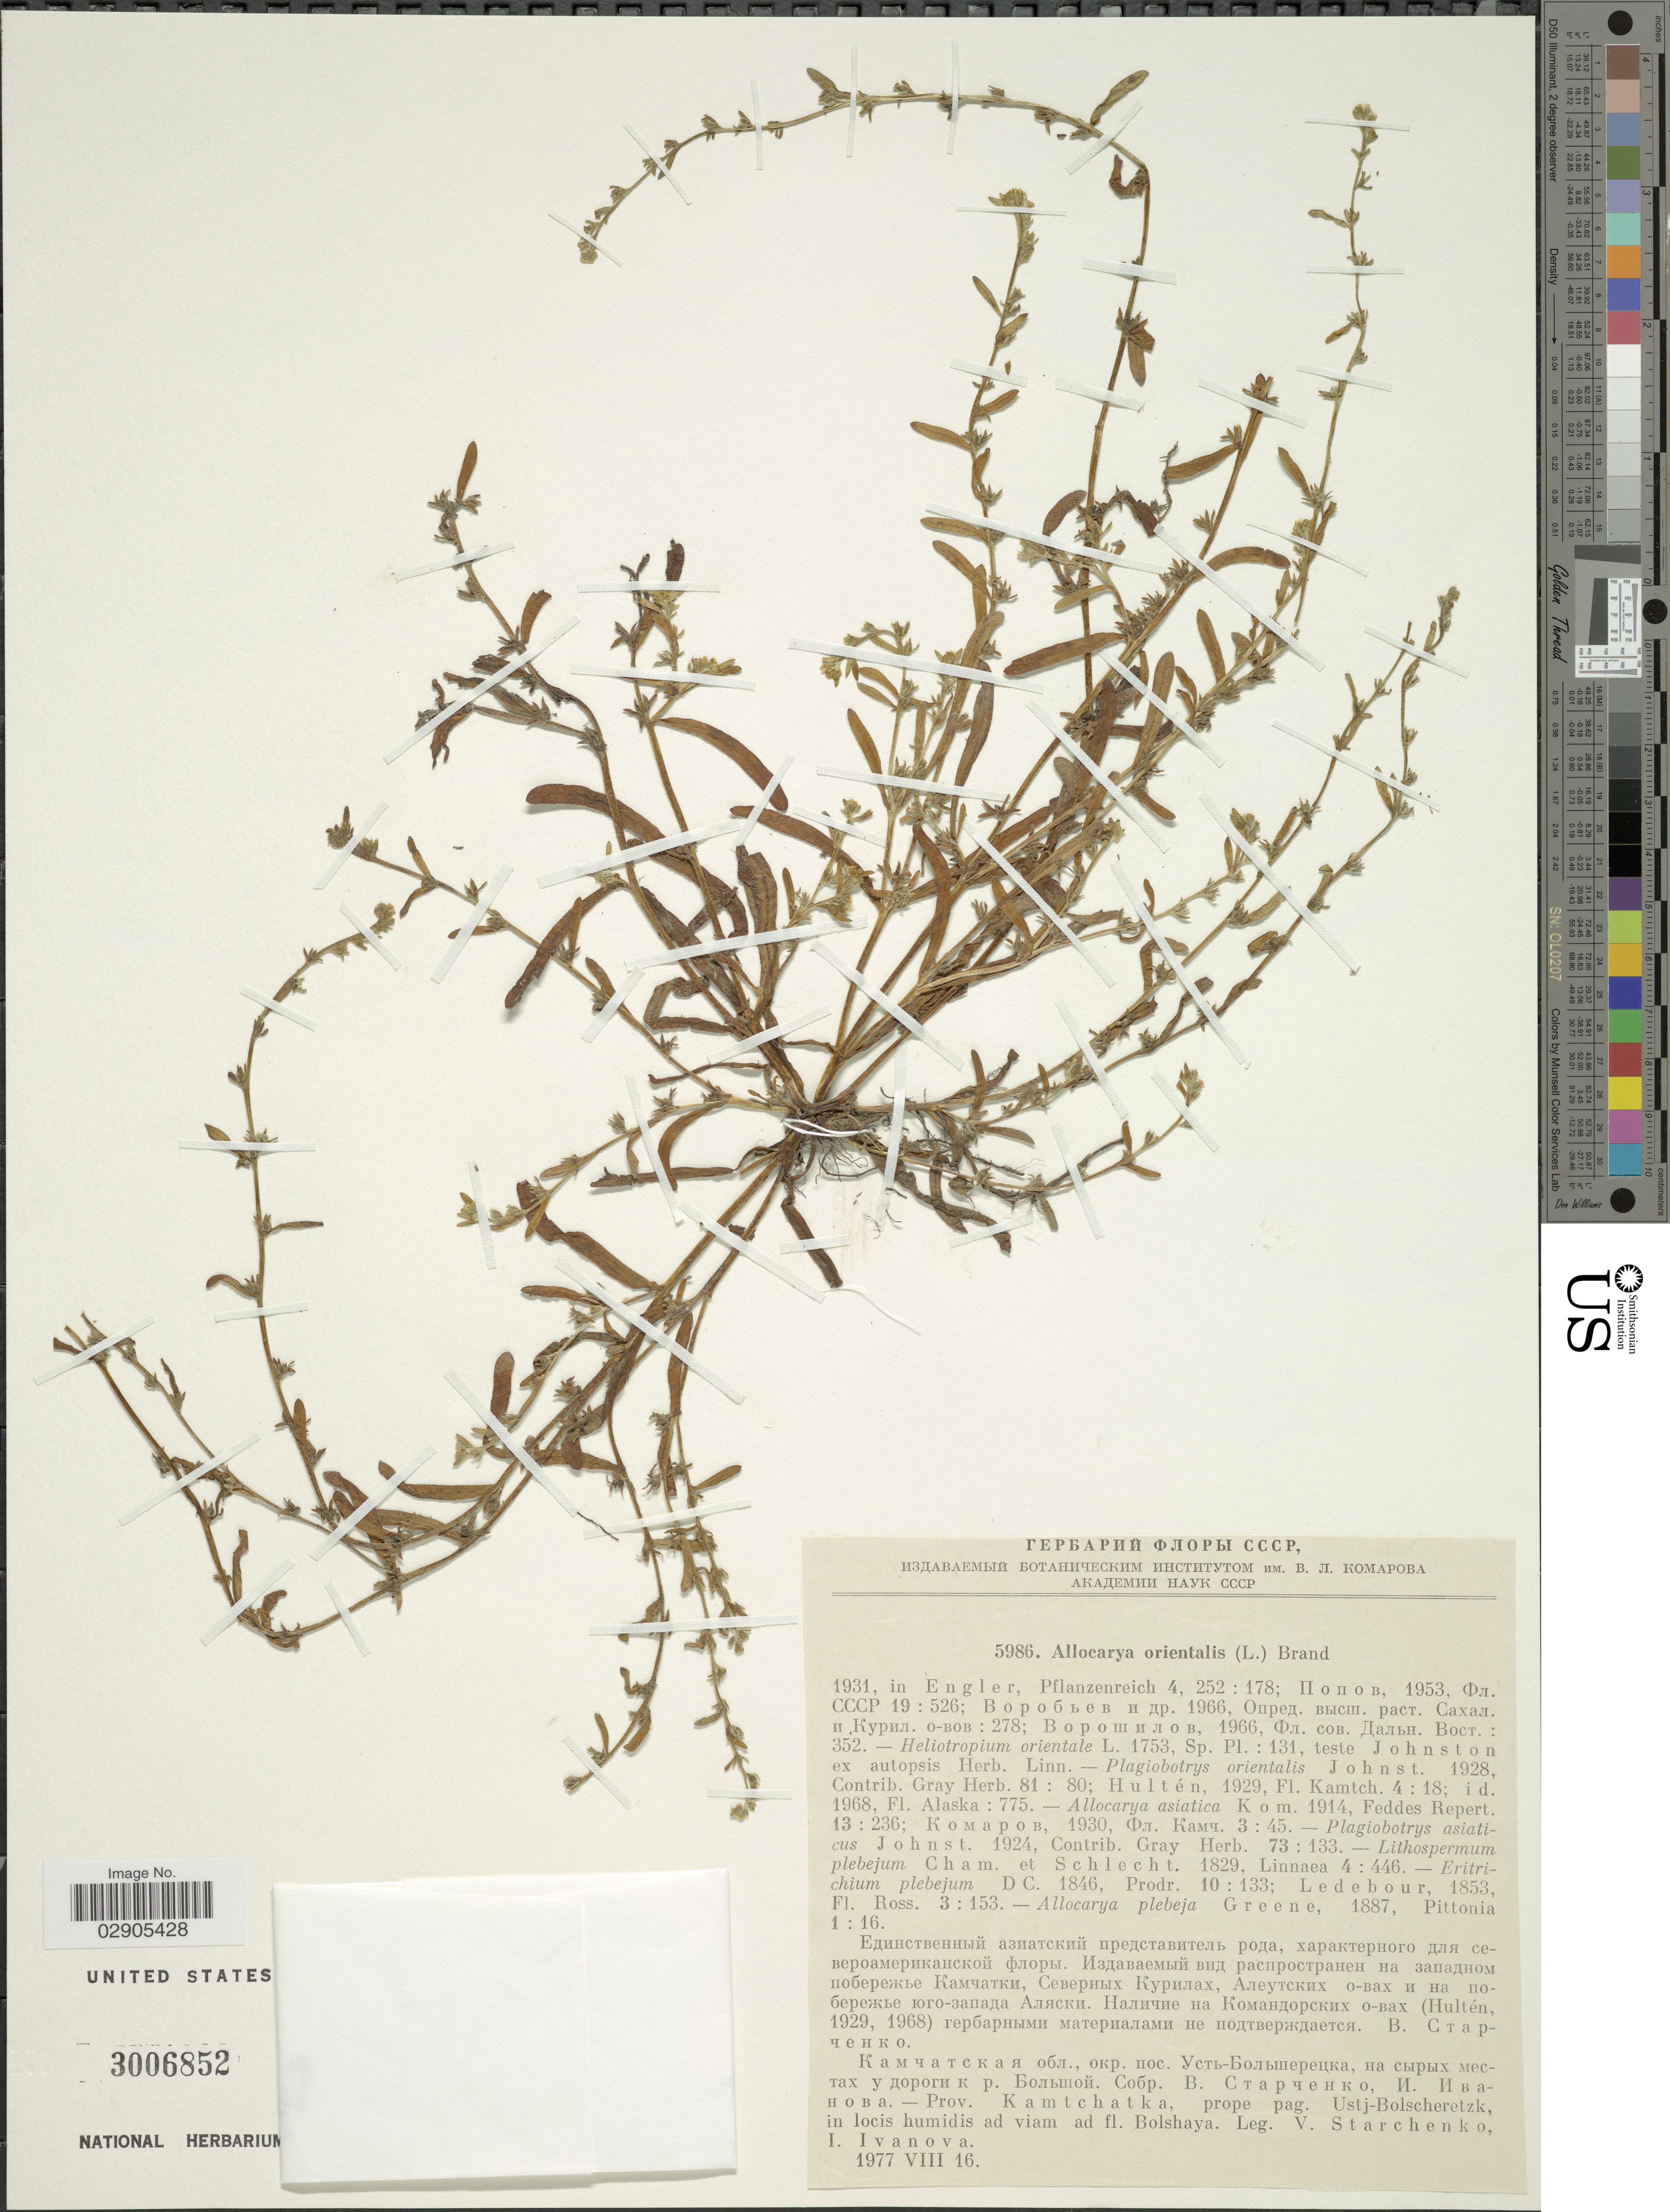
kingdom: Plantae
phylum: Tracheophyta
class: Magnoliopsida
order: Boraginales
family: Boraginaceae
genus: Allocarya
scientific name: Allocarya orientalis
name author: (L.) Brand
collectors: V. Starchenko & I. Ivanova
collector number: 5986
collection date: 1977-08-16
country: Russian Federation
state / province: Kamchatka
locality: Prov. Kamtchatka, prope pag. Ustj-Bolscheretzk, in locis humidis ad viam ad fl. Bolshaya.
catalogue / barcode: US 3006852